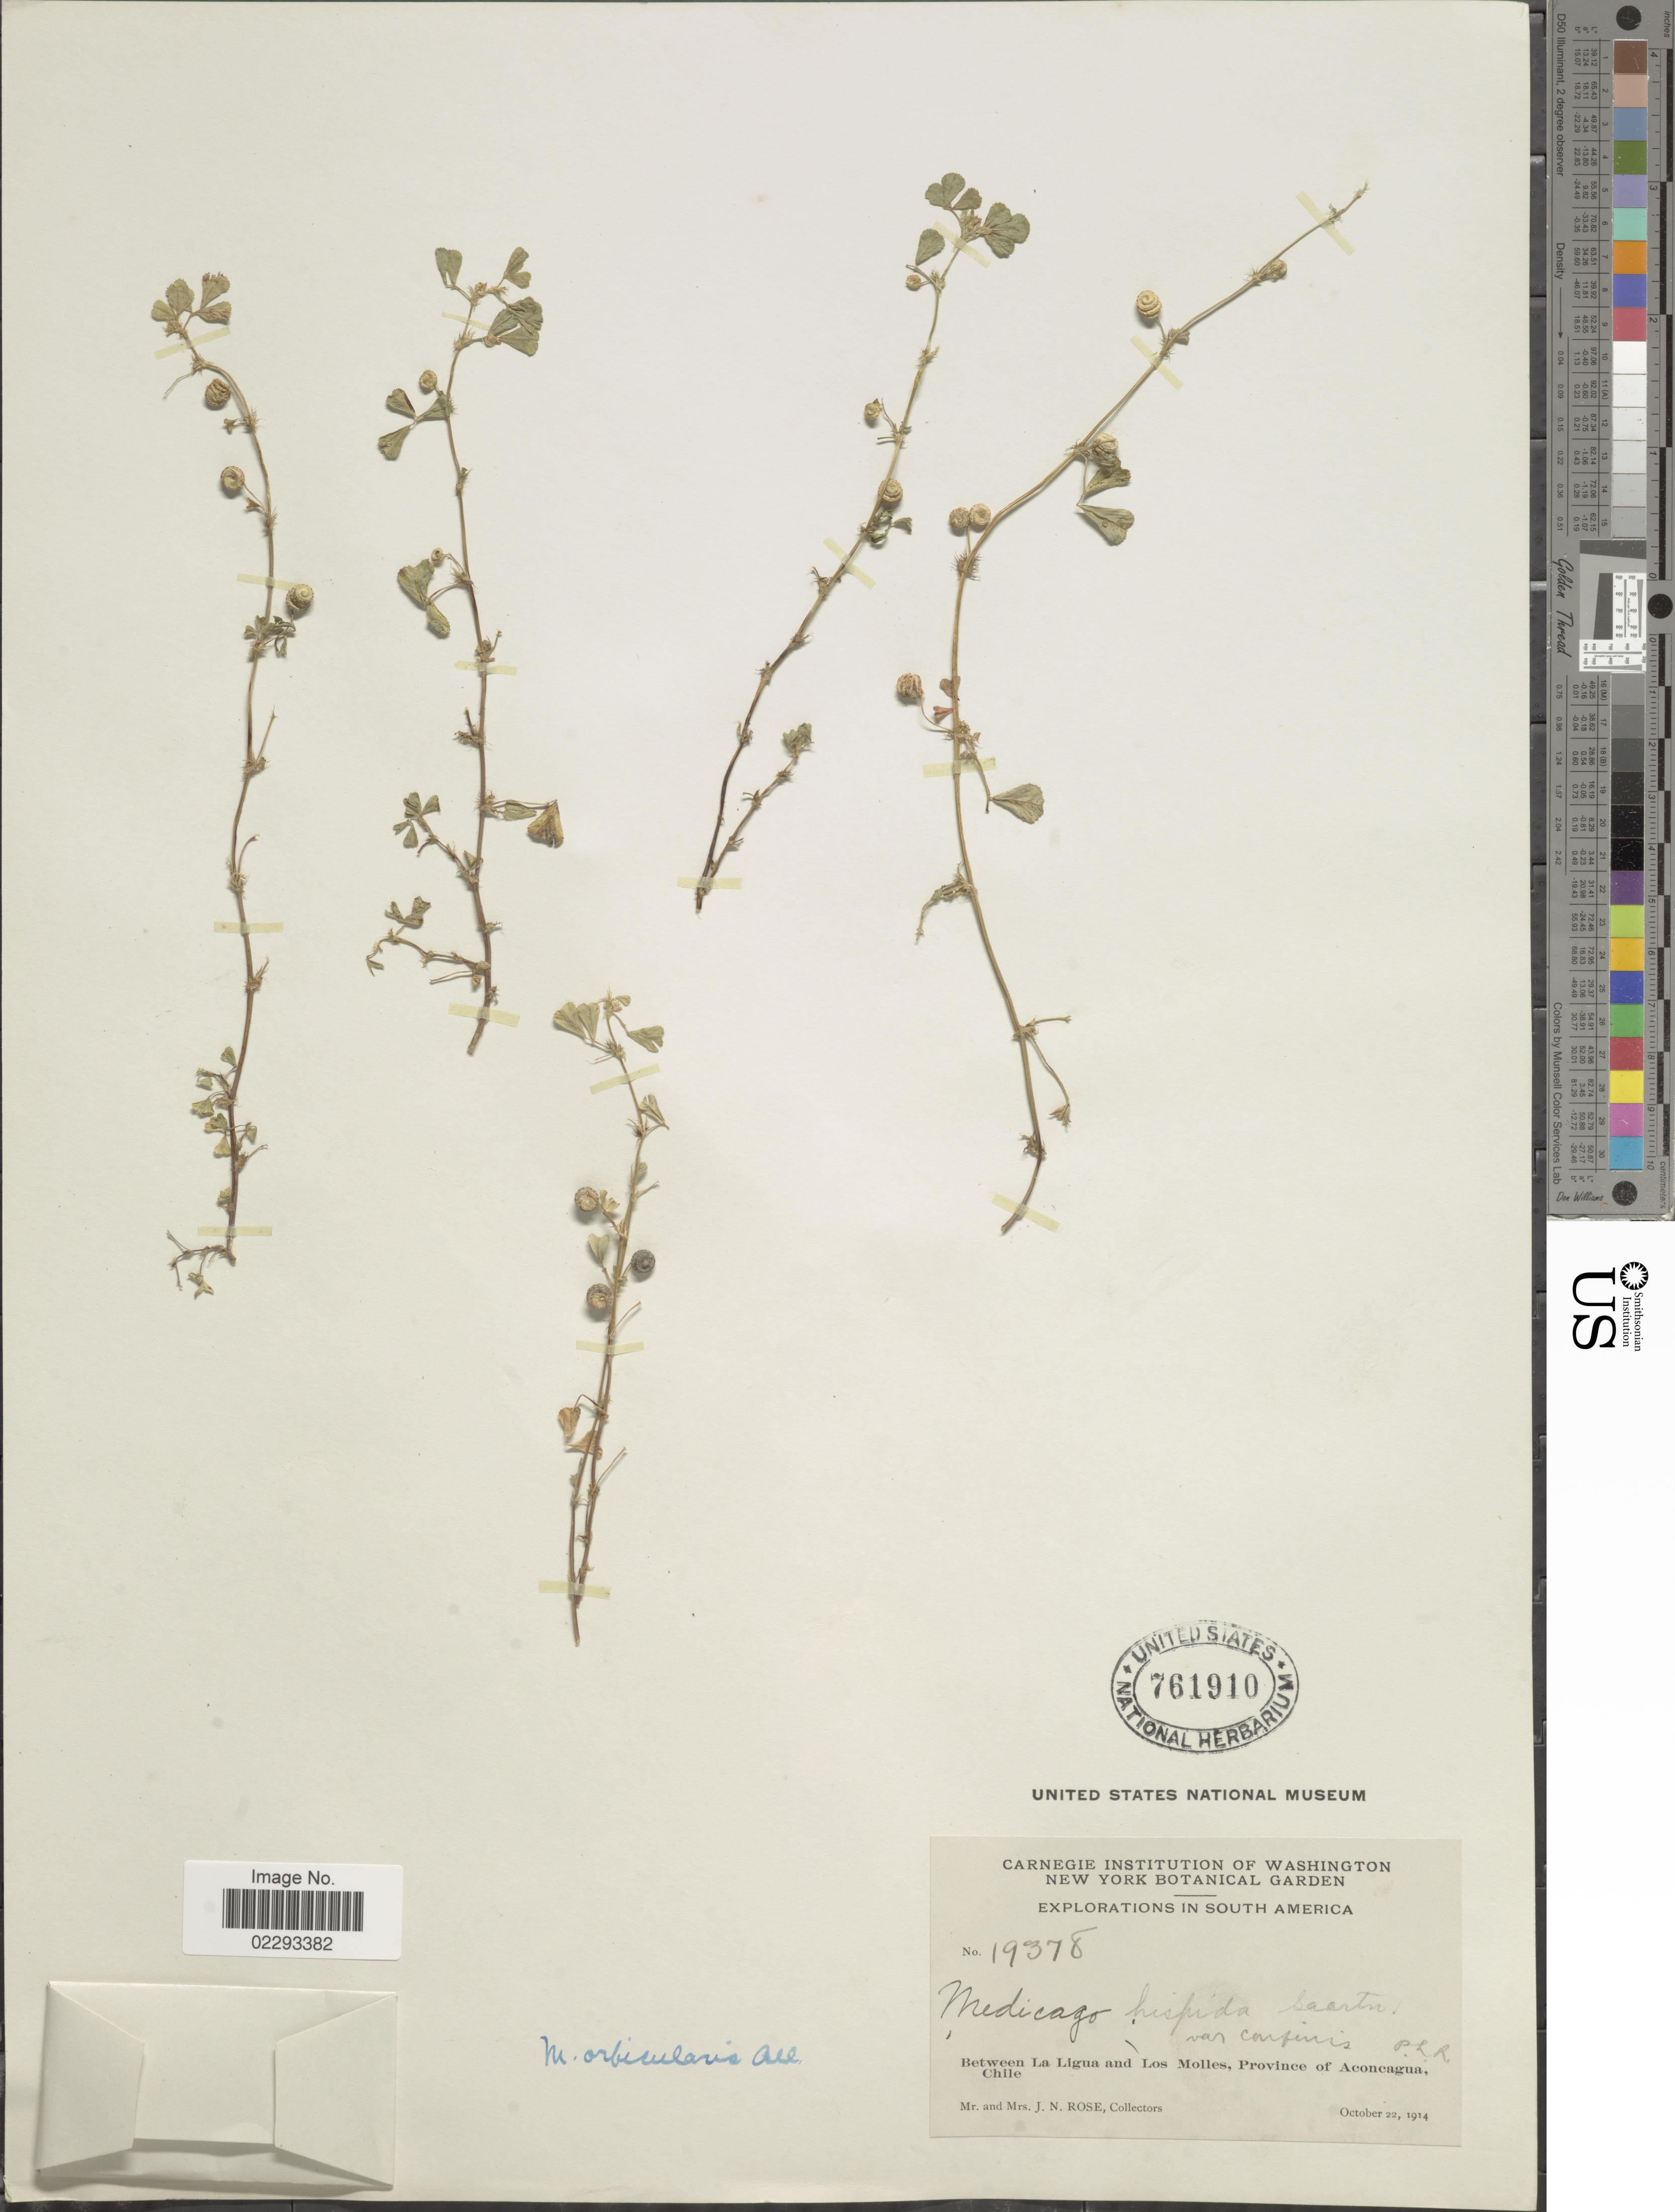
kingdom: Plantae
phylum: Tracheophyta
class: Magnoliopsida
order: Fabales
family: Fabaceae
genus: Medicago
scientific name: Medicago orbicularis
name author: (L.) Bartal.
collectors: J. N. Rose & L. B. Rose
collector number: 19378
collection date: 1914-10-22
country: Chile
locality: South America, between La Ligua and Los Molles, Province of Aconcagua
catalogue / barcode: US 761910